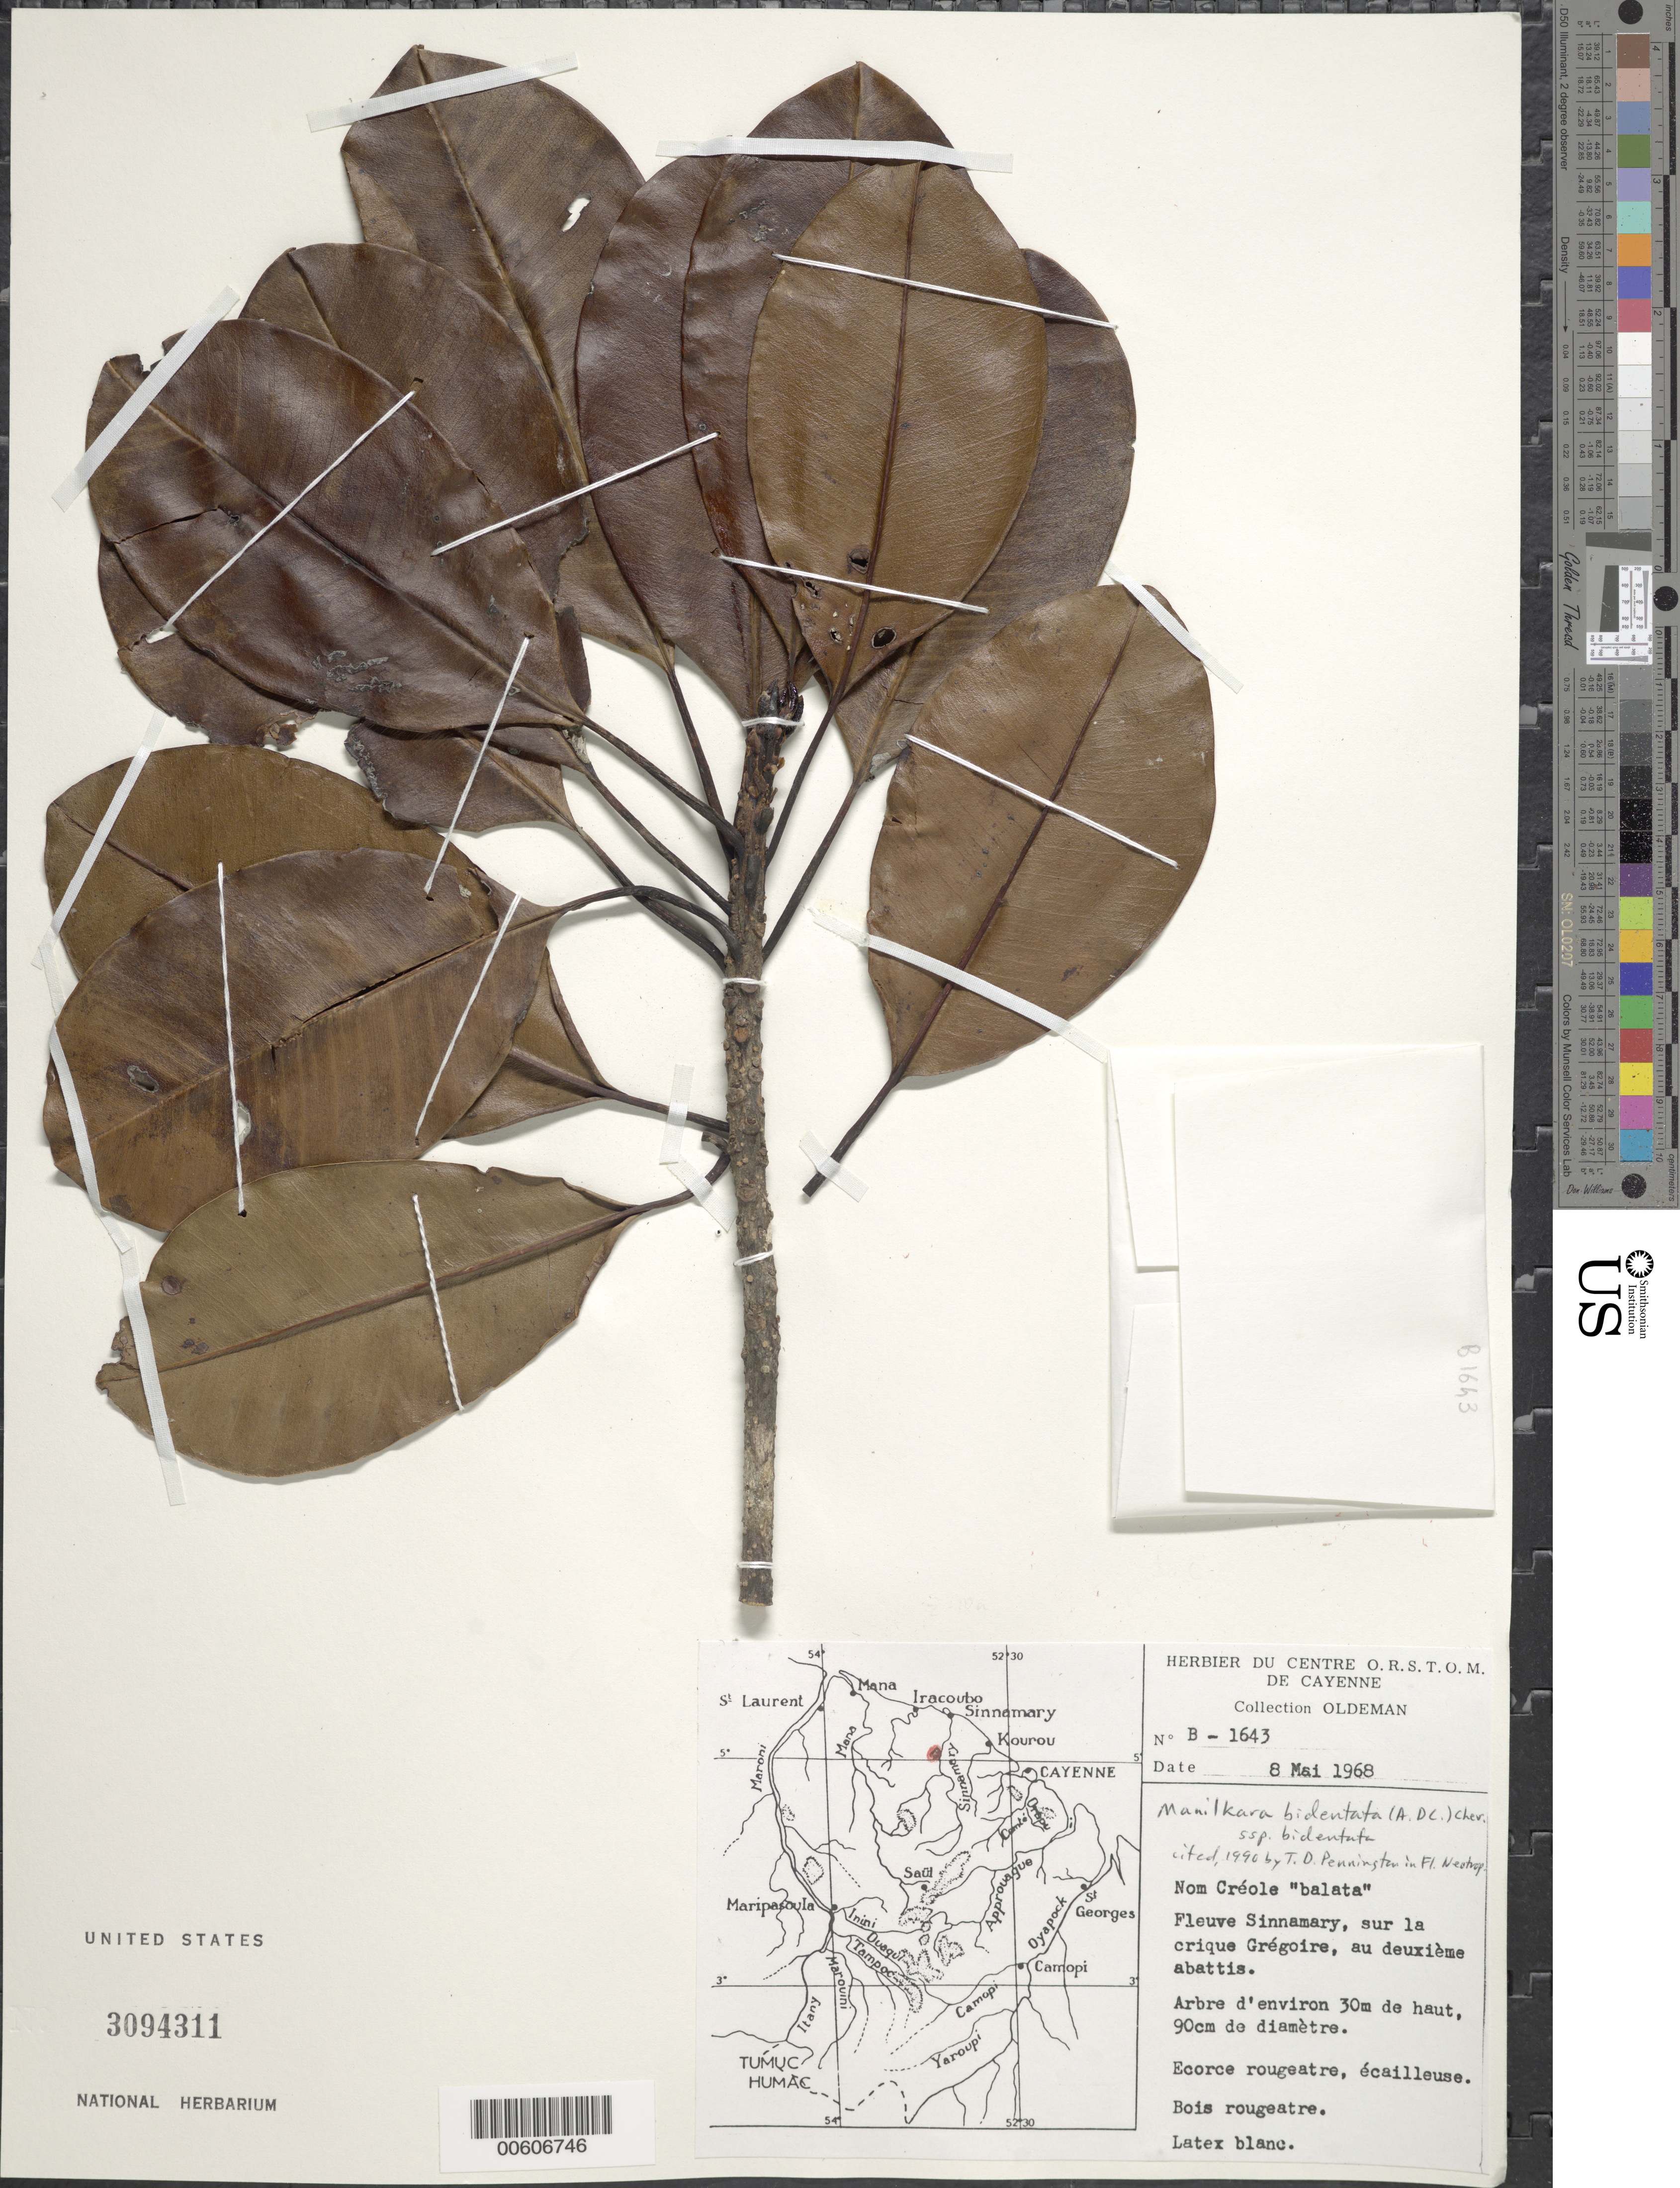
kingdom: Plantae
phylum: Tracheophyta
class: Magnoliopsida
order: Ericales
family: Sapotaceae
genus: Manilkara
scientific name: Manilkara bidentata subsp. bidentata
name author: (A. DC.) A. Chev.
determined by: Pennington, T. D., (K)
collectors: R. Oldeman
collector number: B 1643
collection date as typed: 8-May-68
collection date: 1968-05-08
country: French Guiana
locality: Crique Grégoire, Fleuve Sinnamary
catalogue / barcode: US 3094311